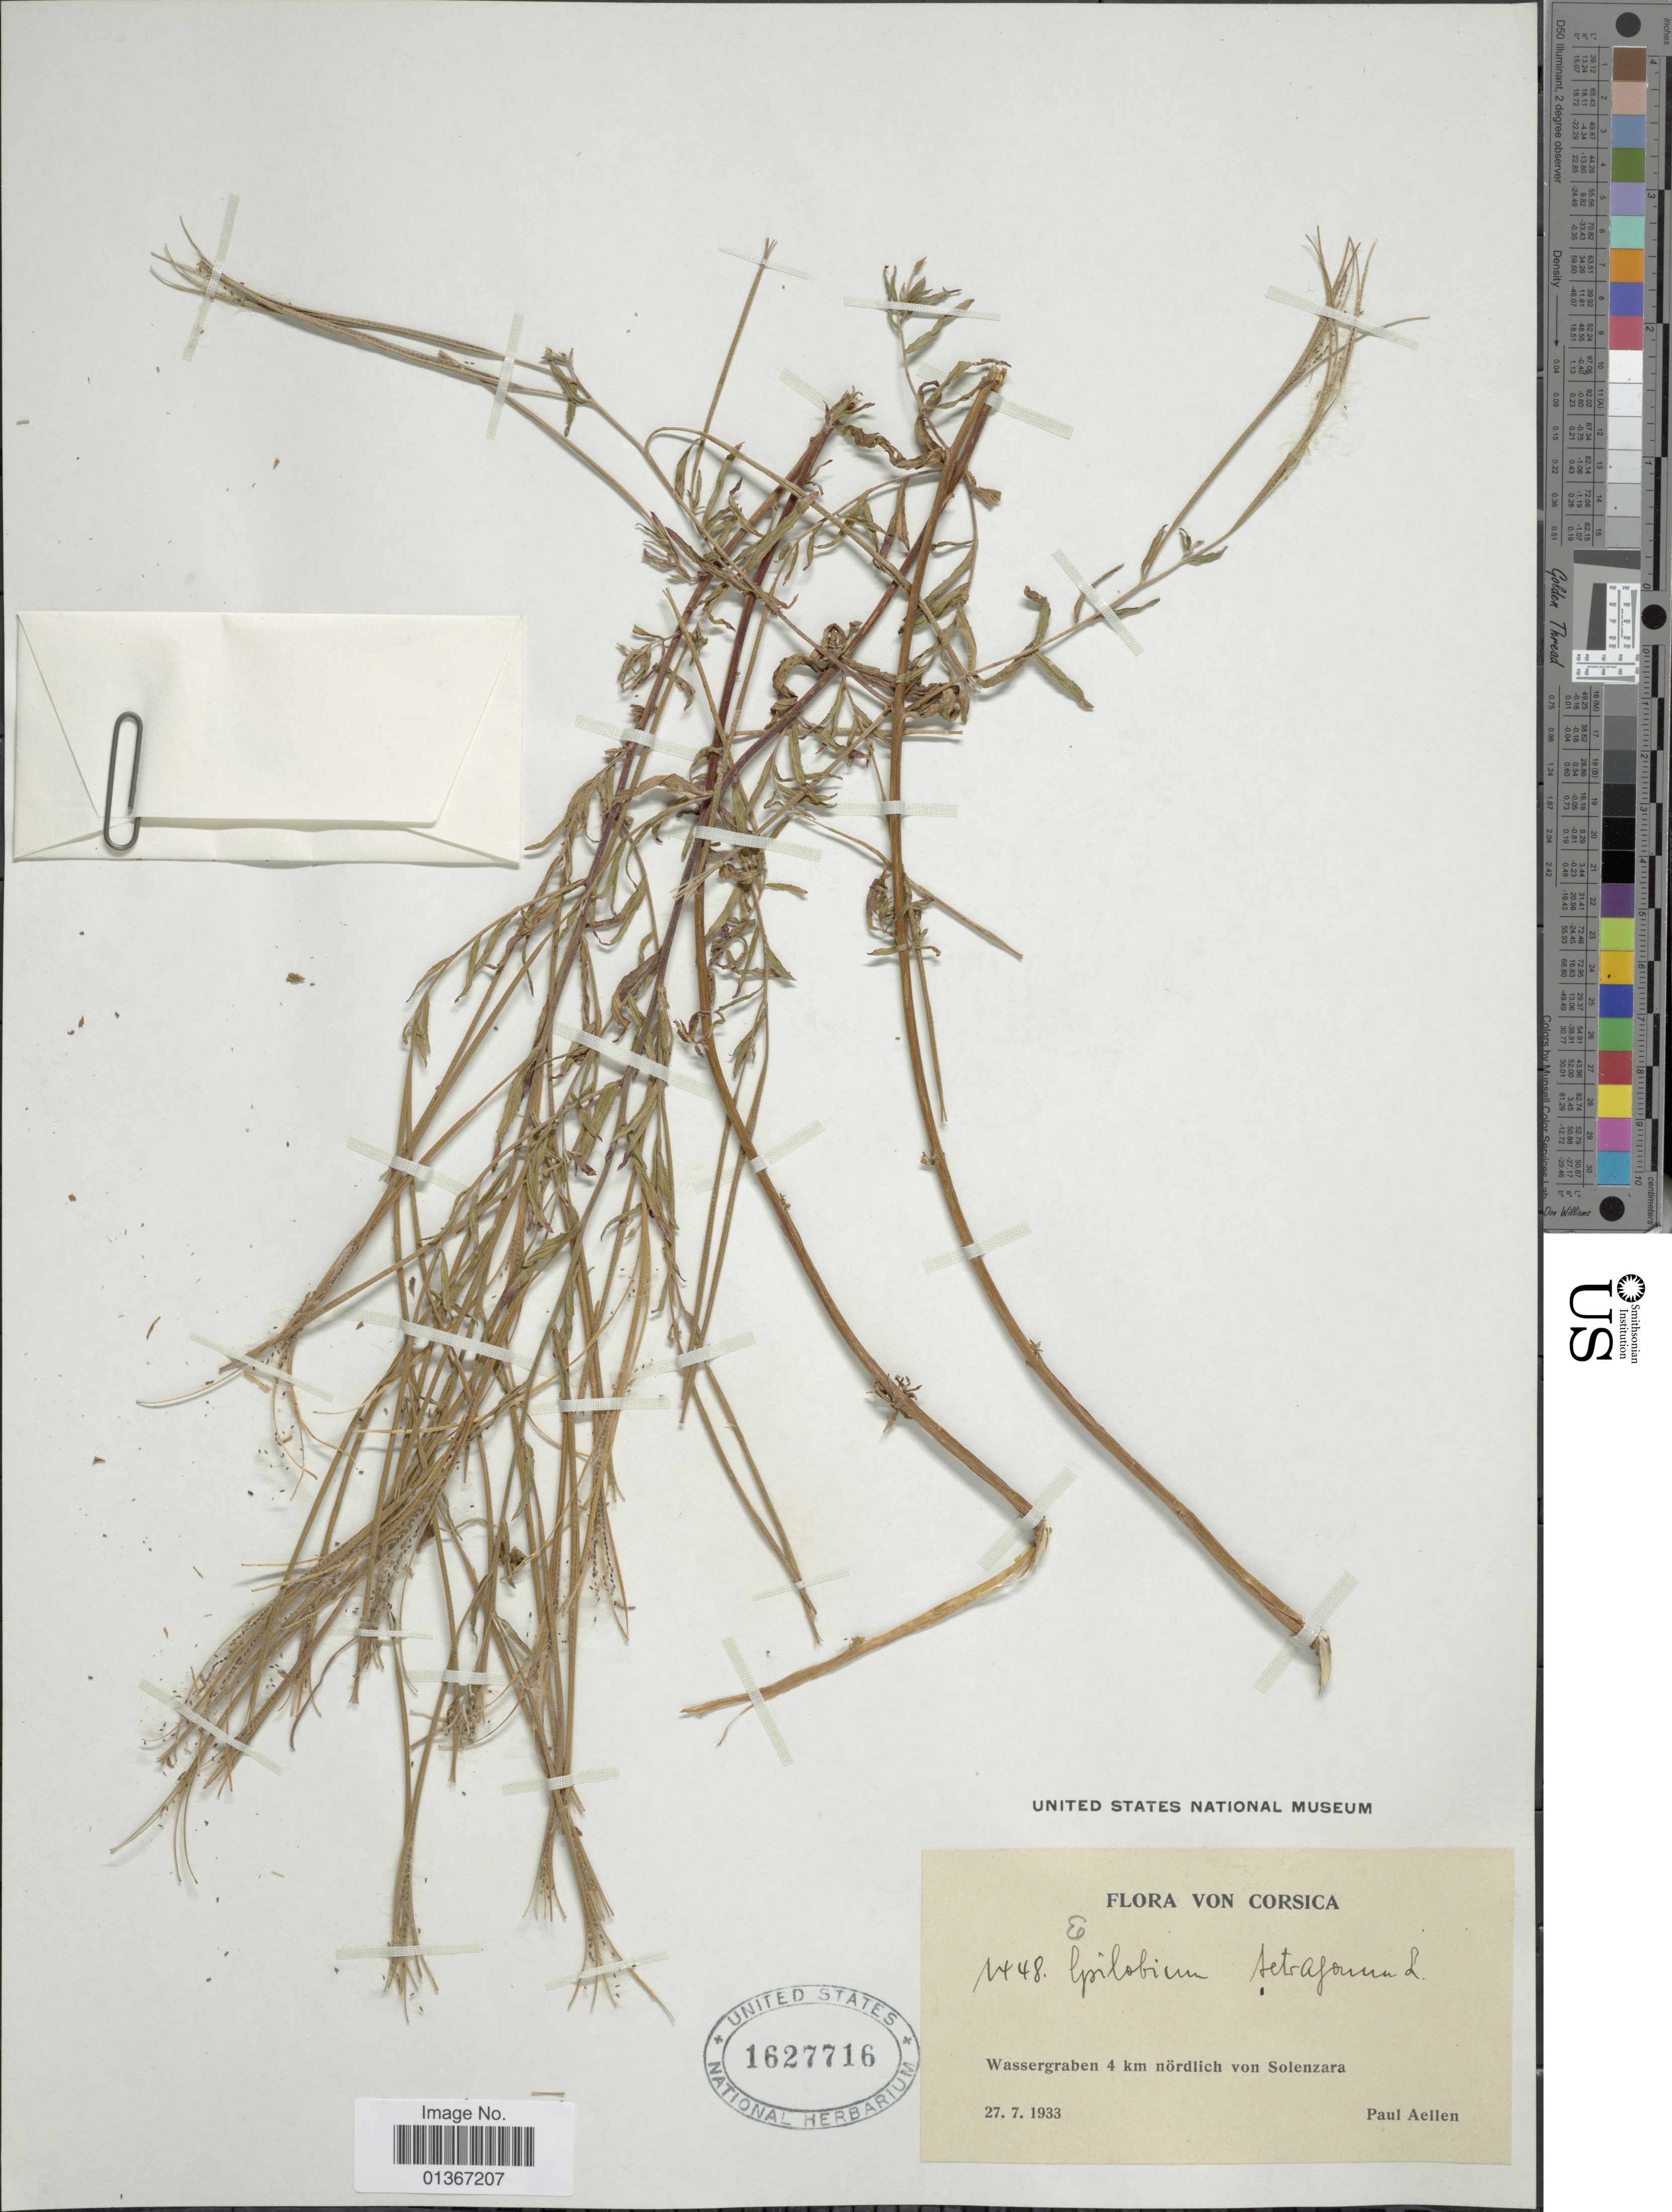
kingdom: Plantae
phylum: Tracheophyta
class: Magnoliopsida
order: Myrtales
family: Onagraceae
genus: Epilobium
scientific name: Epilobium tetragonum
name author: L.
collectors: P. Aellen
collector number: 1448*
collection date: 1933-07-27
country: France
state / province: Corsica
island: Corse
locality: Wassergraben 4 km nördlich von Solenzara.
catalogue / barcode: US 1627716